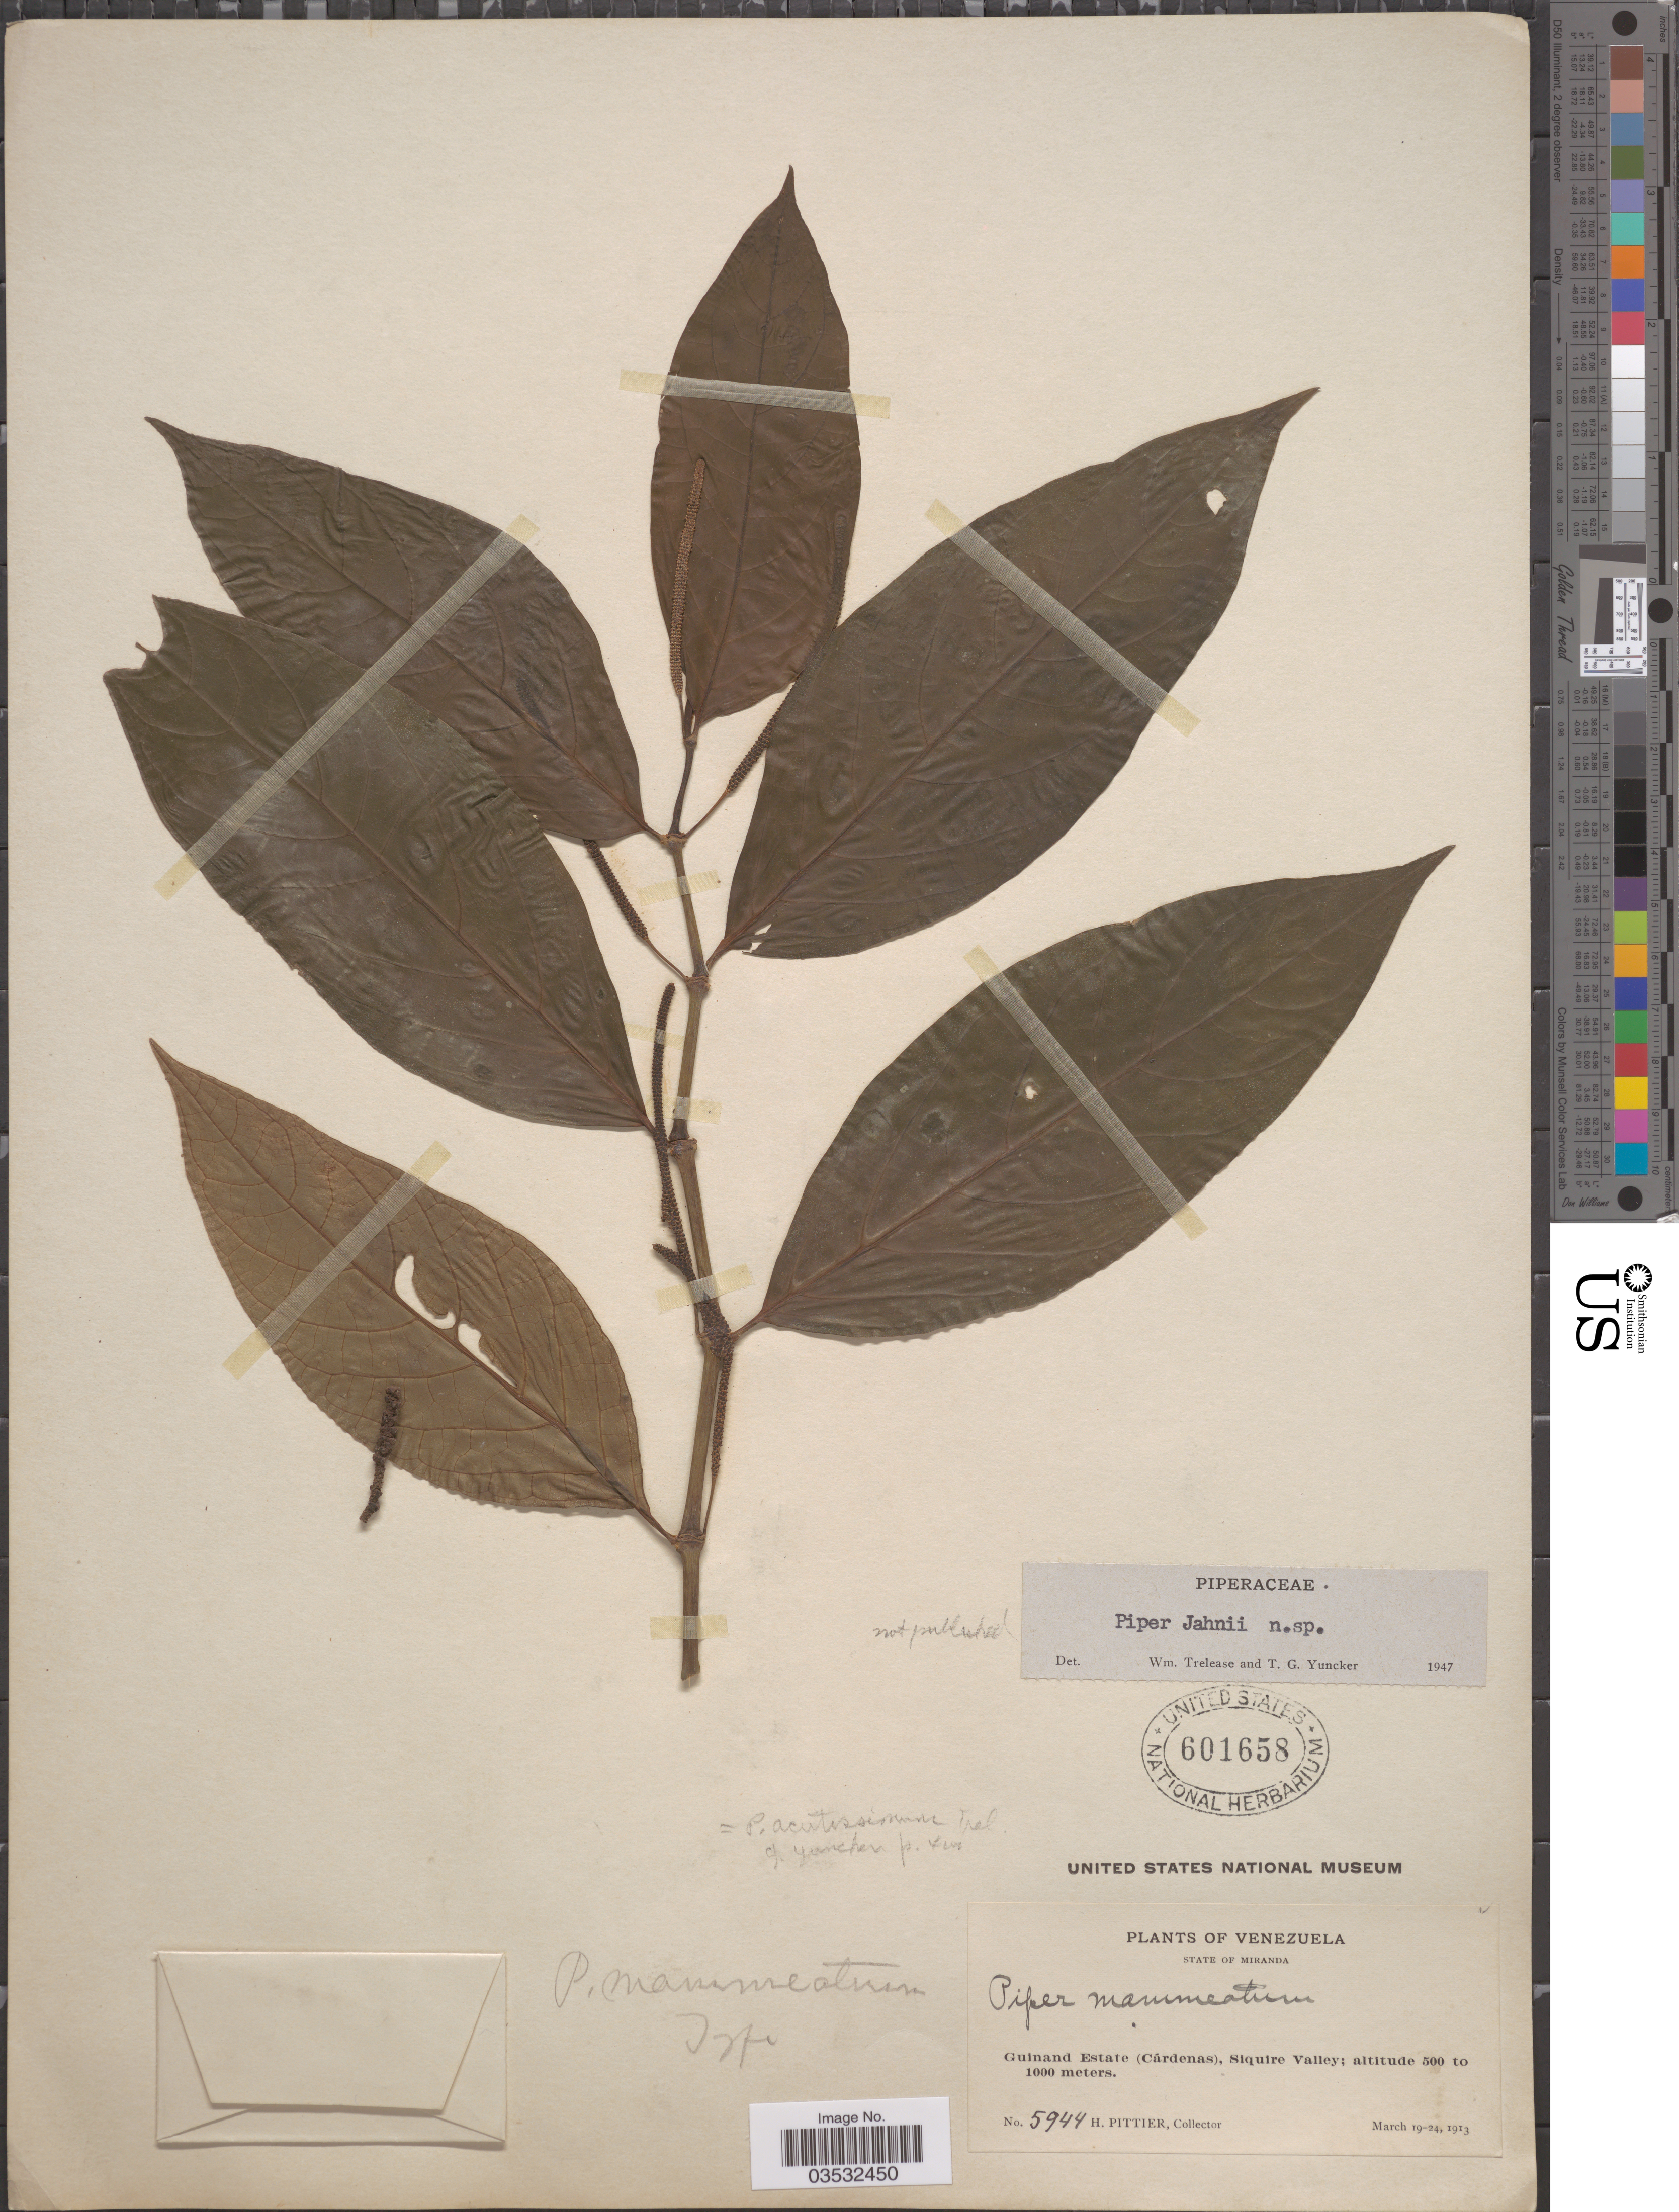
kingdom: Plantae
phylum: Tracheophyta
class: Magnoliopsida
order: Piperales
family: Piperaceae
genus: Piper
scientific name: Piper arieianum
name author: C. DC.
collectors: H. F. Pittier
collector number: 5944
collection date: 1913-03-19/1913-03-24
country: Venezuela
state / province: Miranda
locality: Guinand Estate (Cárdenas), Siquire Valley.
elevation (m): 500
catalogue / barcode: US 601658